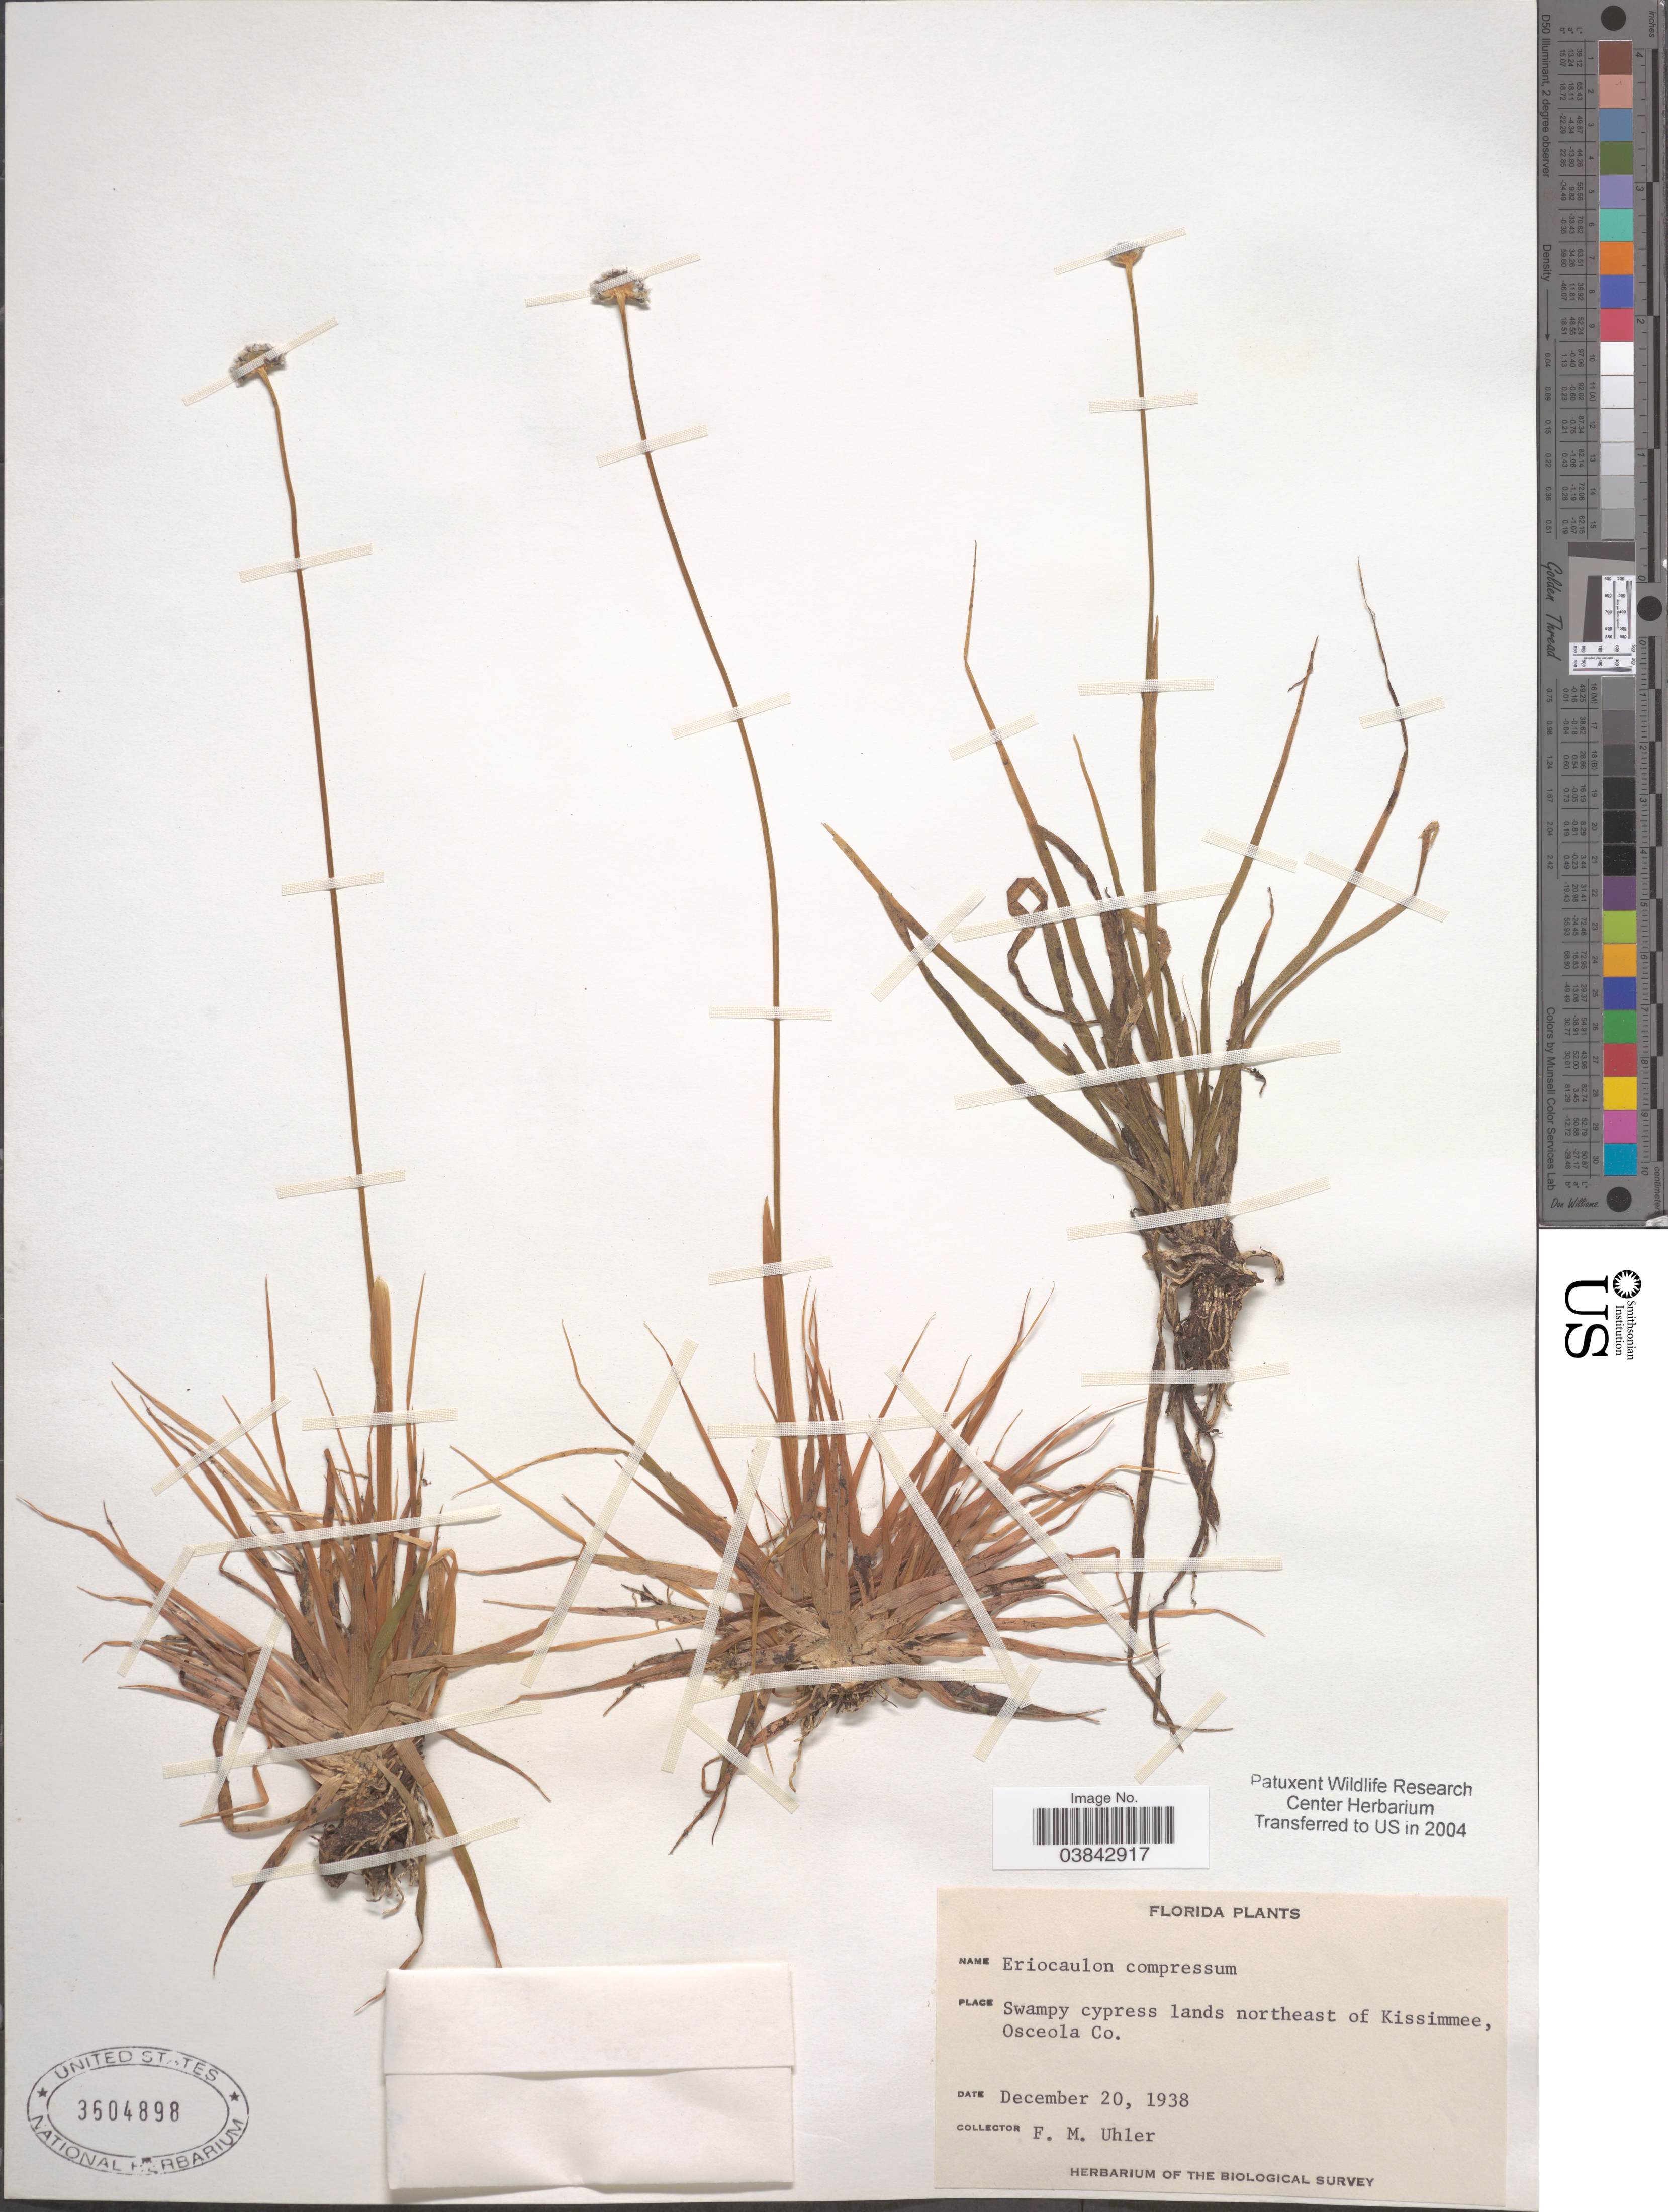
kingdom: Plantae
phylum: Tracheophyta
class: Liliopsida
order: Poales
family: Eriocaulaceae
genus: Eriocaulon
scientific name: Eriocaulon compressum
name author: Lam.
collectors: F. M. Uhler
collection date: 1938-12-20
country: United States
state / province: Florida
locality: Northeast of Kissimmee, Osceola Co.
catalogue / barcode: US 3604898